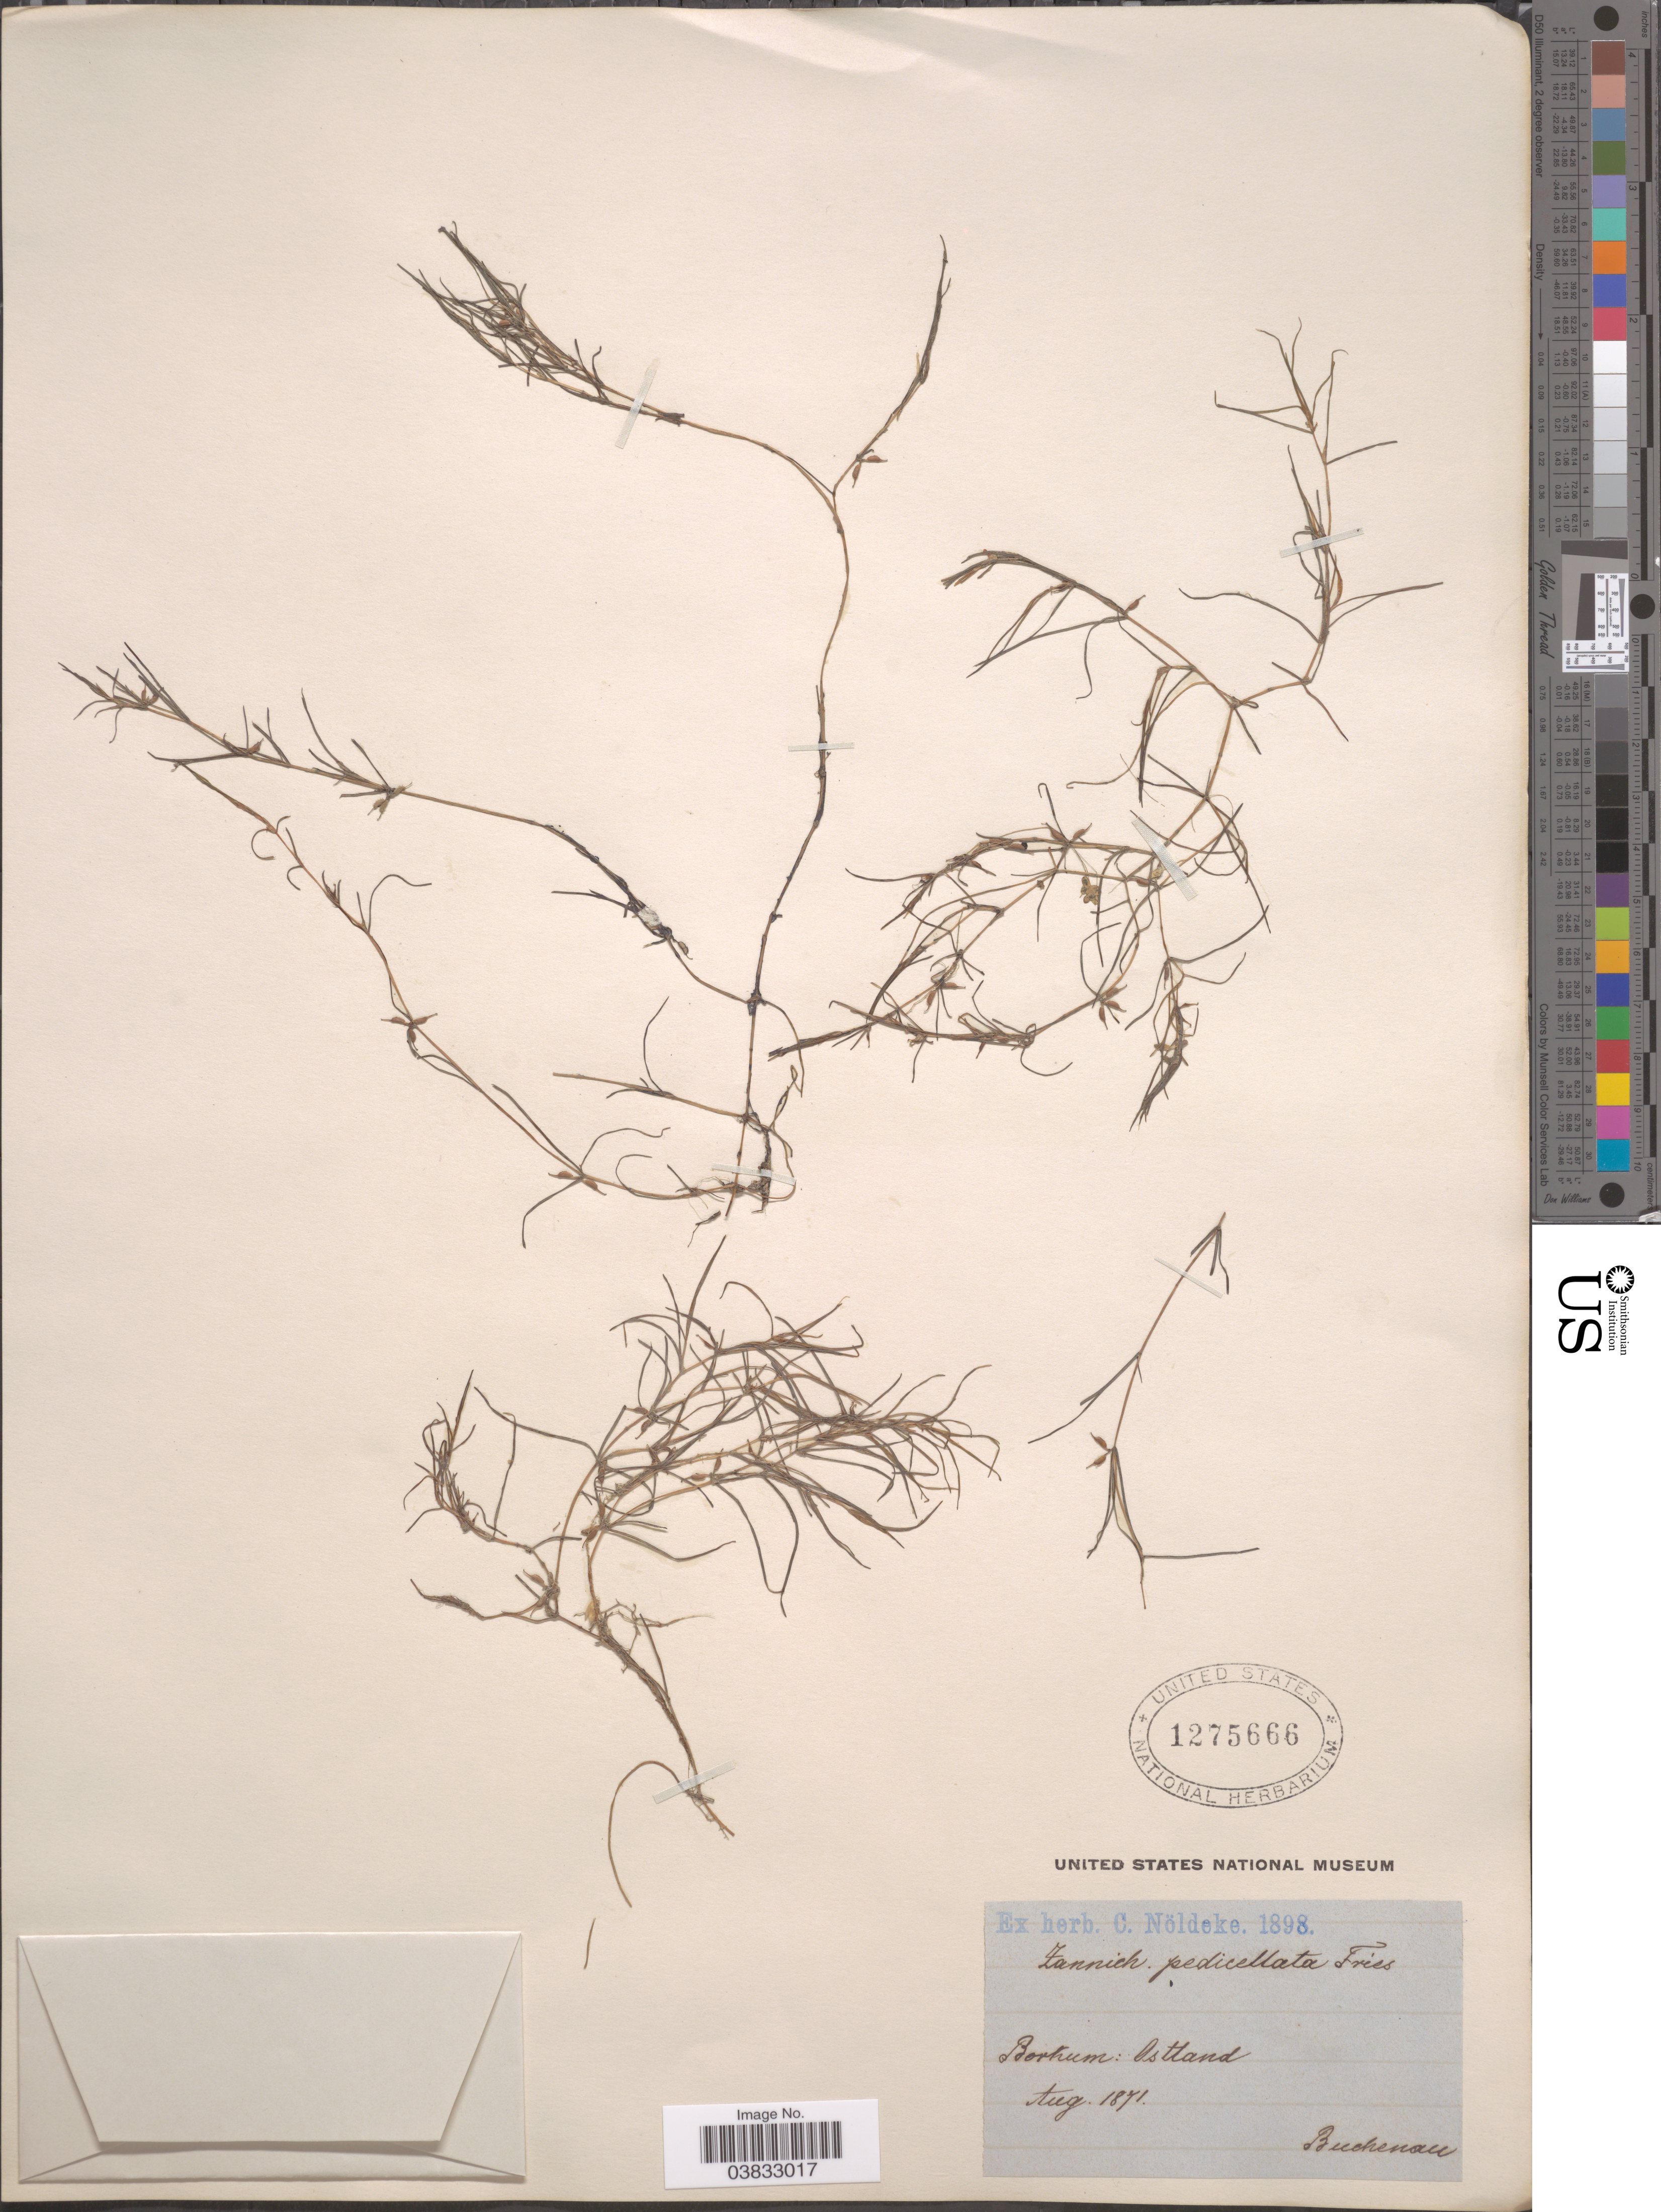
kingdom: Plantae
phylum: Tracheophyta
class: Liliopsida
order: Alismatales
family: Potamogetonaceae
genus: Zannichellia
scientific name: Zannichellia pedicellata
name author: (Wahlenb. & Rosen) Fr.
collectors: Buchenau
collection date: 1871-08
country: Germany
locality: Borkum: Ostland.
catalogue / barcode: US 1275666